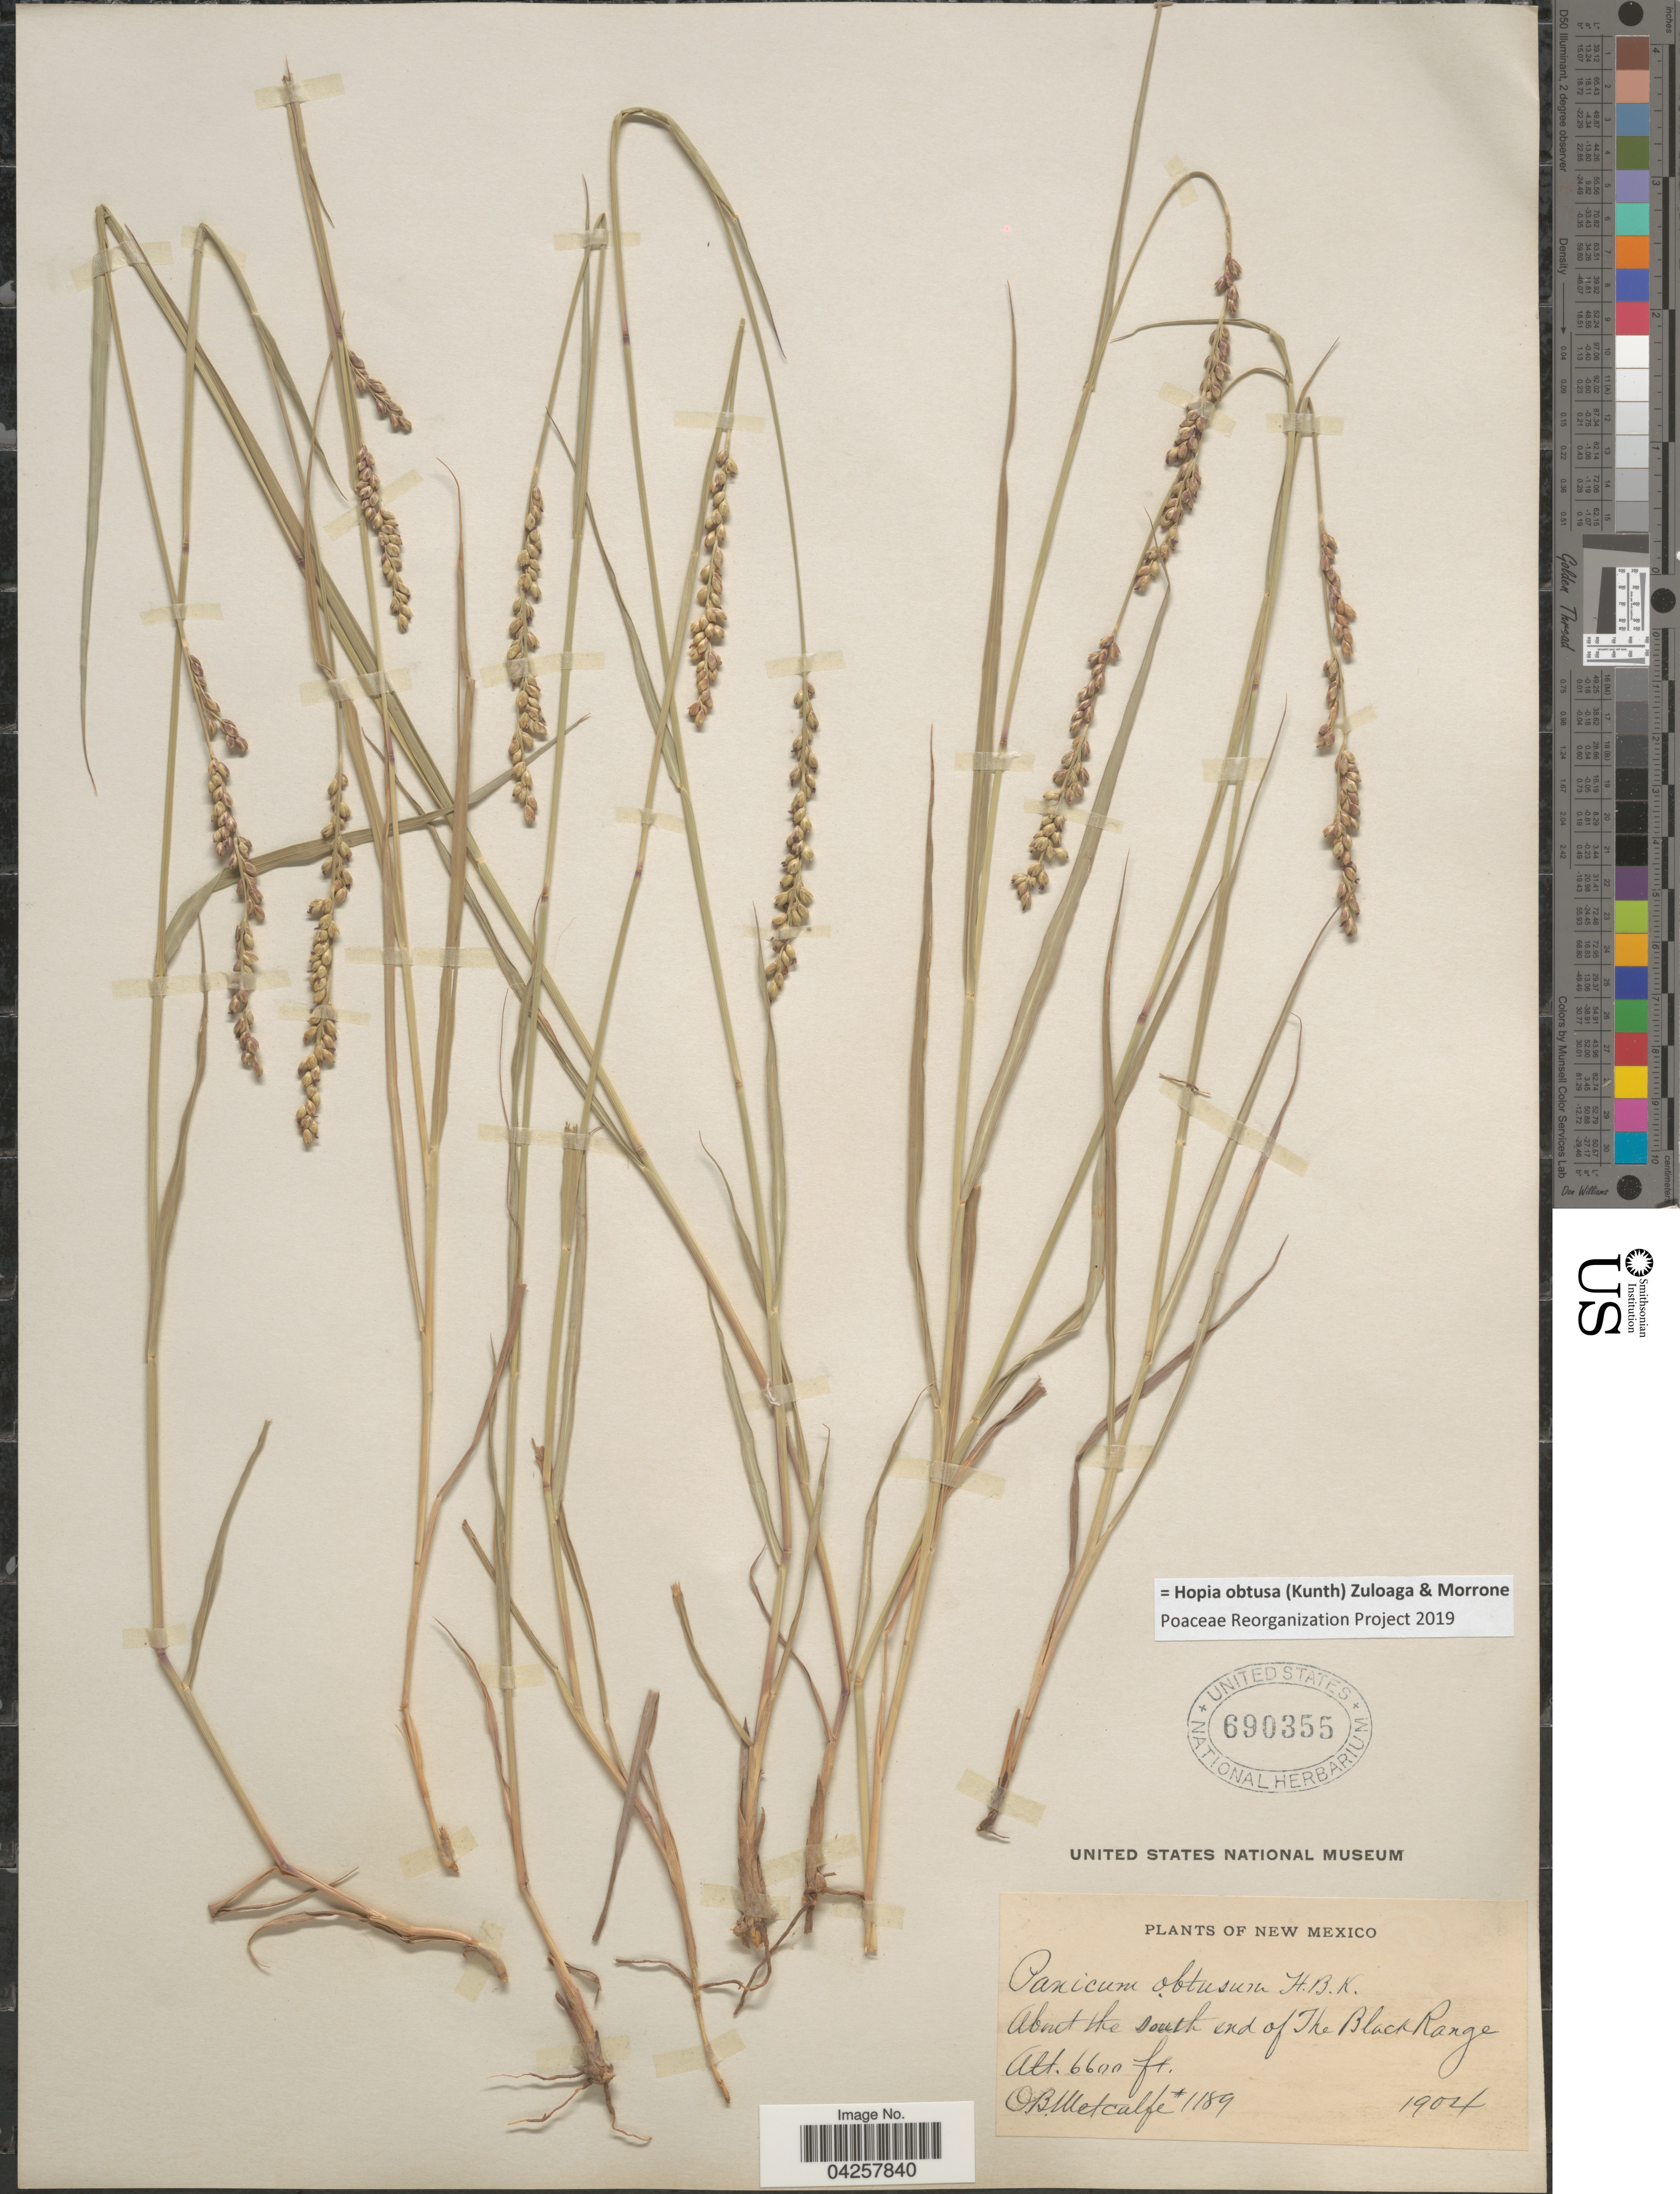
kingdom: Plantae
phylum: Tracheophyta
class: Liliopsida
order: Poales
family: Poaceae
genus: Hopia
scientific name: Hopia obtusa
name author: (Kunth) Zuloaga & Morrone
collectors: O. B. Metcalfe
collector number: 1189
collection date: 1904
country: United States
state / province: New Mexico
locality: About the south end of The Black Range.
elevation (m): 2012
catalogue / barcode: US 690355